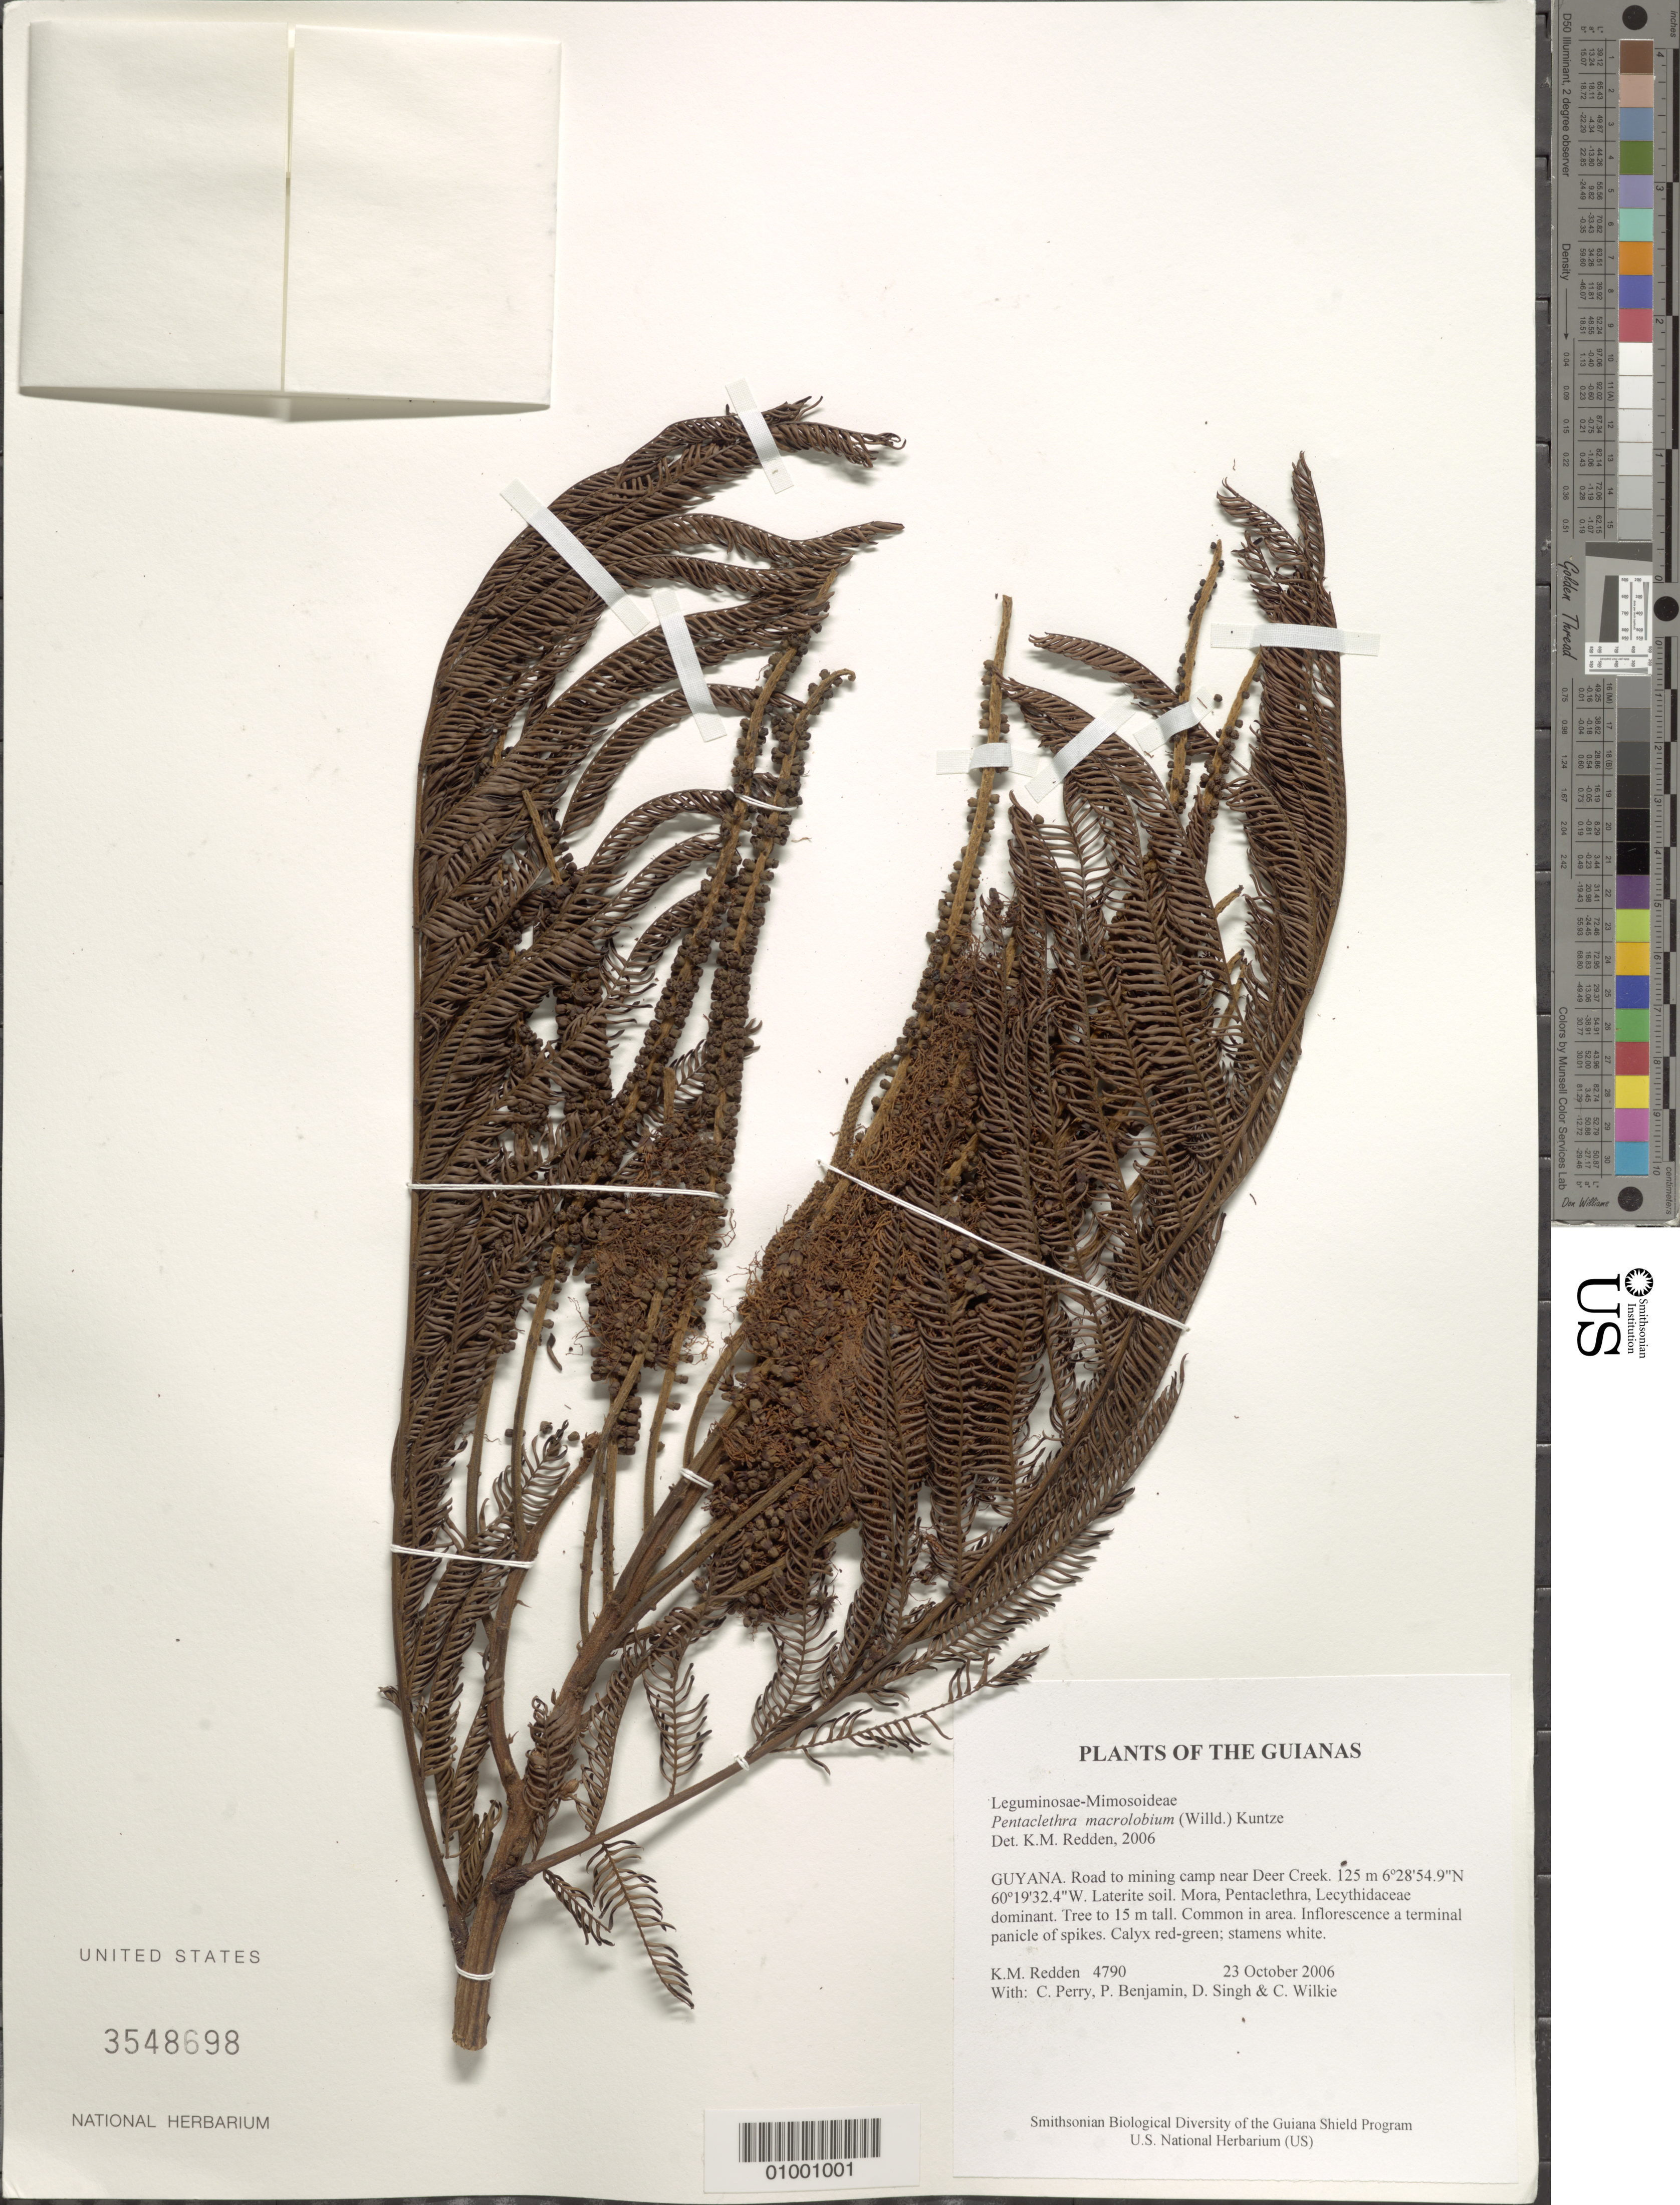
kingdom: Plantae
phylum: Tracheophyta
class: Magnoliopsida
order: Fabales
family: Fabaceae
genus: Pentaclethra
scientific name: Pentaclethra macroloba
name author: (Willd.) Kuntze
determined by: Redden, K. M.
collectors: K. M. Redden, C. Perry, P. Benjamin, D. Singh & C. Wilkie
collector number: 4790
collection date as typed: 23 October 2006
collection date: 2006-10-23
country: Guyana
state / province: Cuyuni-Mazaruni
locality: Road to mining camp near Deer Creek.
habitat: Laterite soil. Mora, Pentaclethra, Lecythidaceae dominant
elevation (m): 125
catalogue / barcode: US 3548698